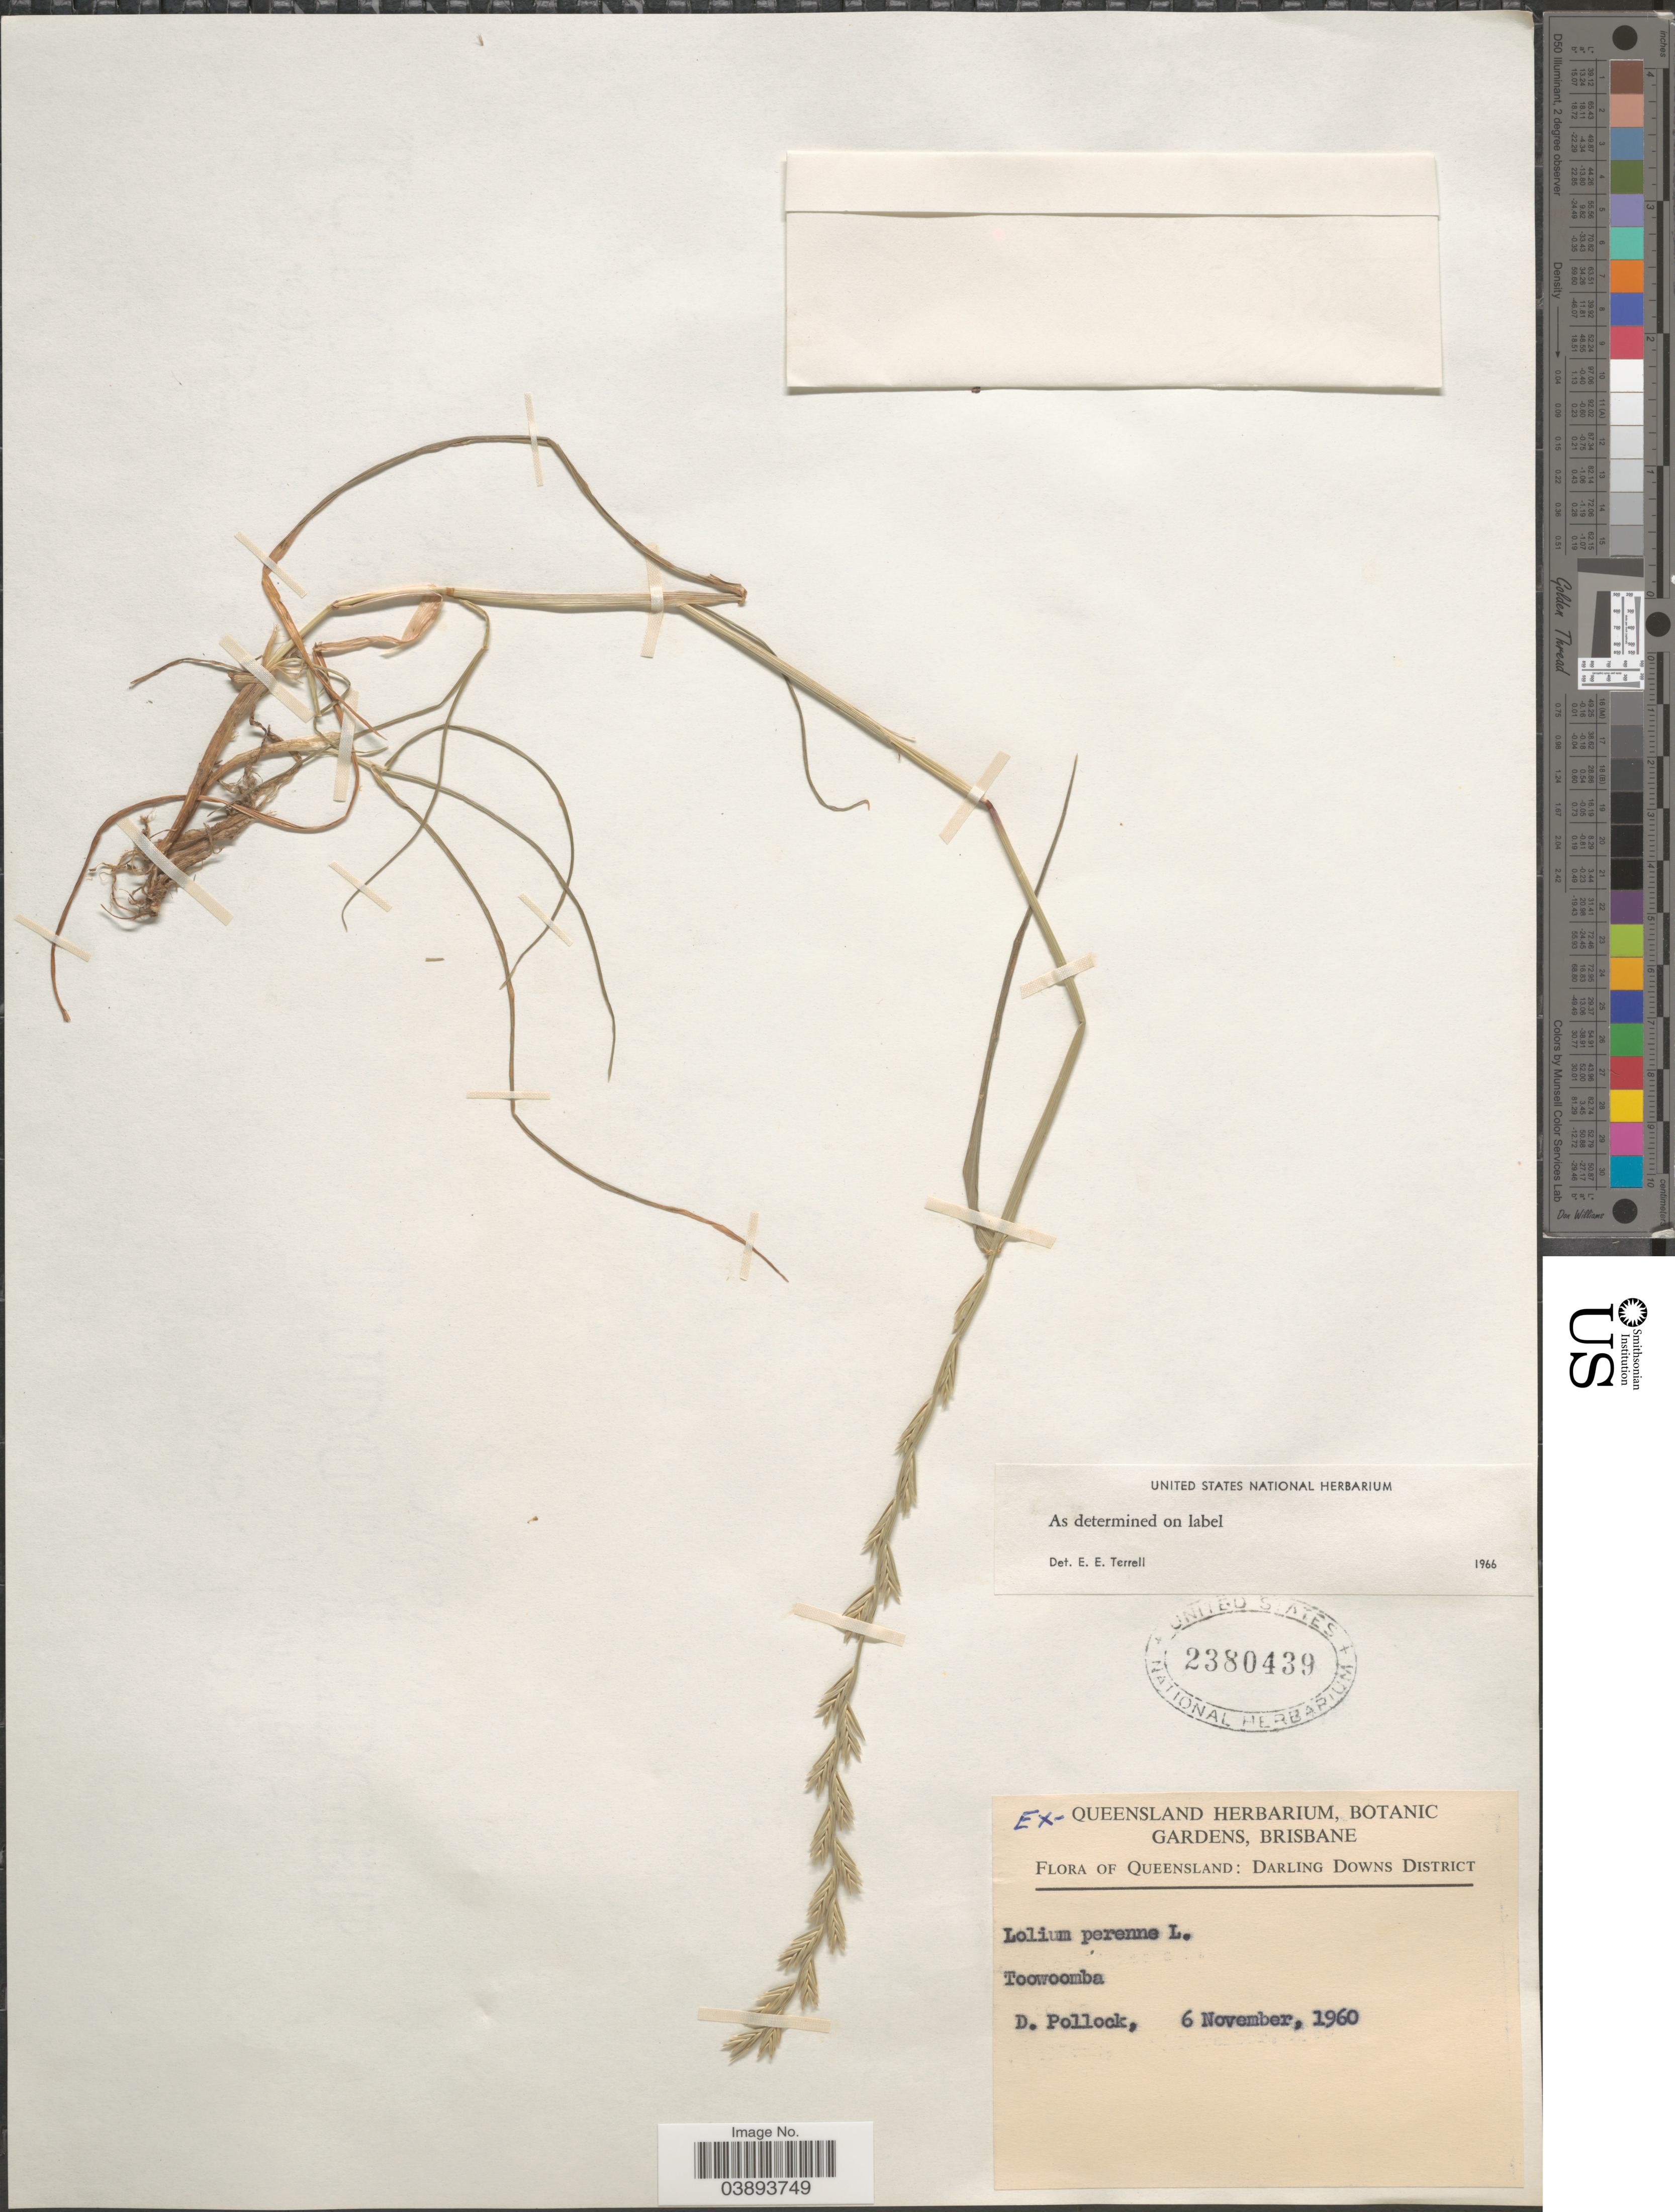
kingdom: Plantae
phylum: Tracheophyta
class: Liliopsida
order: Poales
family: Poaceae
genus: Lolium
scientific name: Lolium perenne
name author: L.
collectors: D. Pollock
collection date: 1960-11-06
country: Australia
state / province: Queensland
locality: Darling Downs District. Toowoomba.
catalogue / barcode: US 2380439